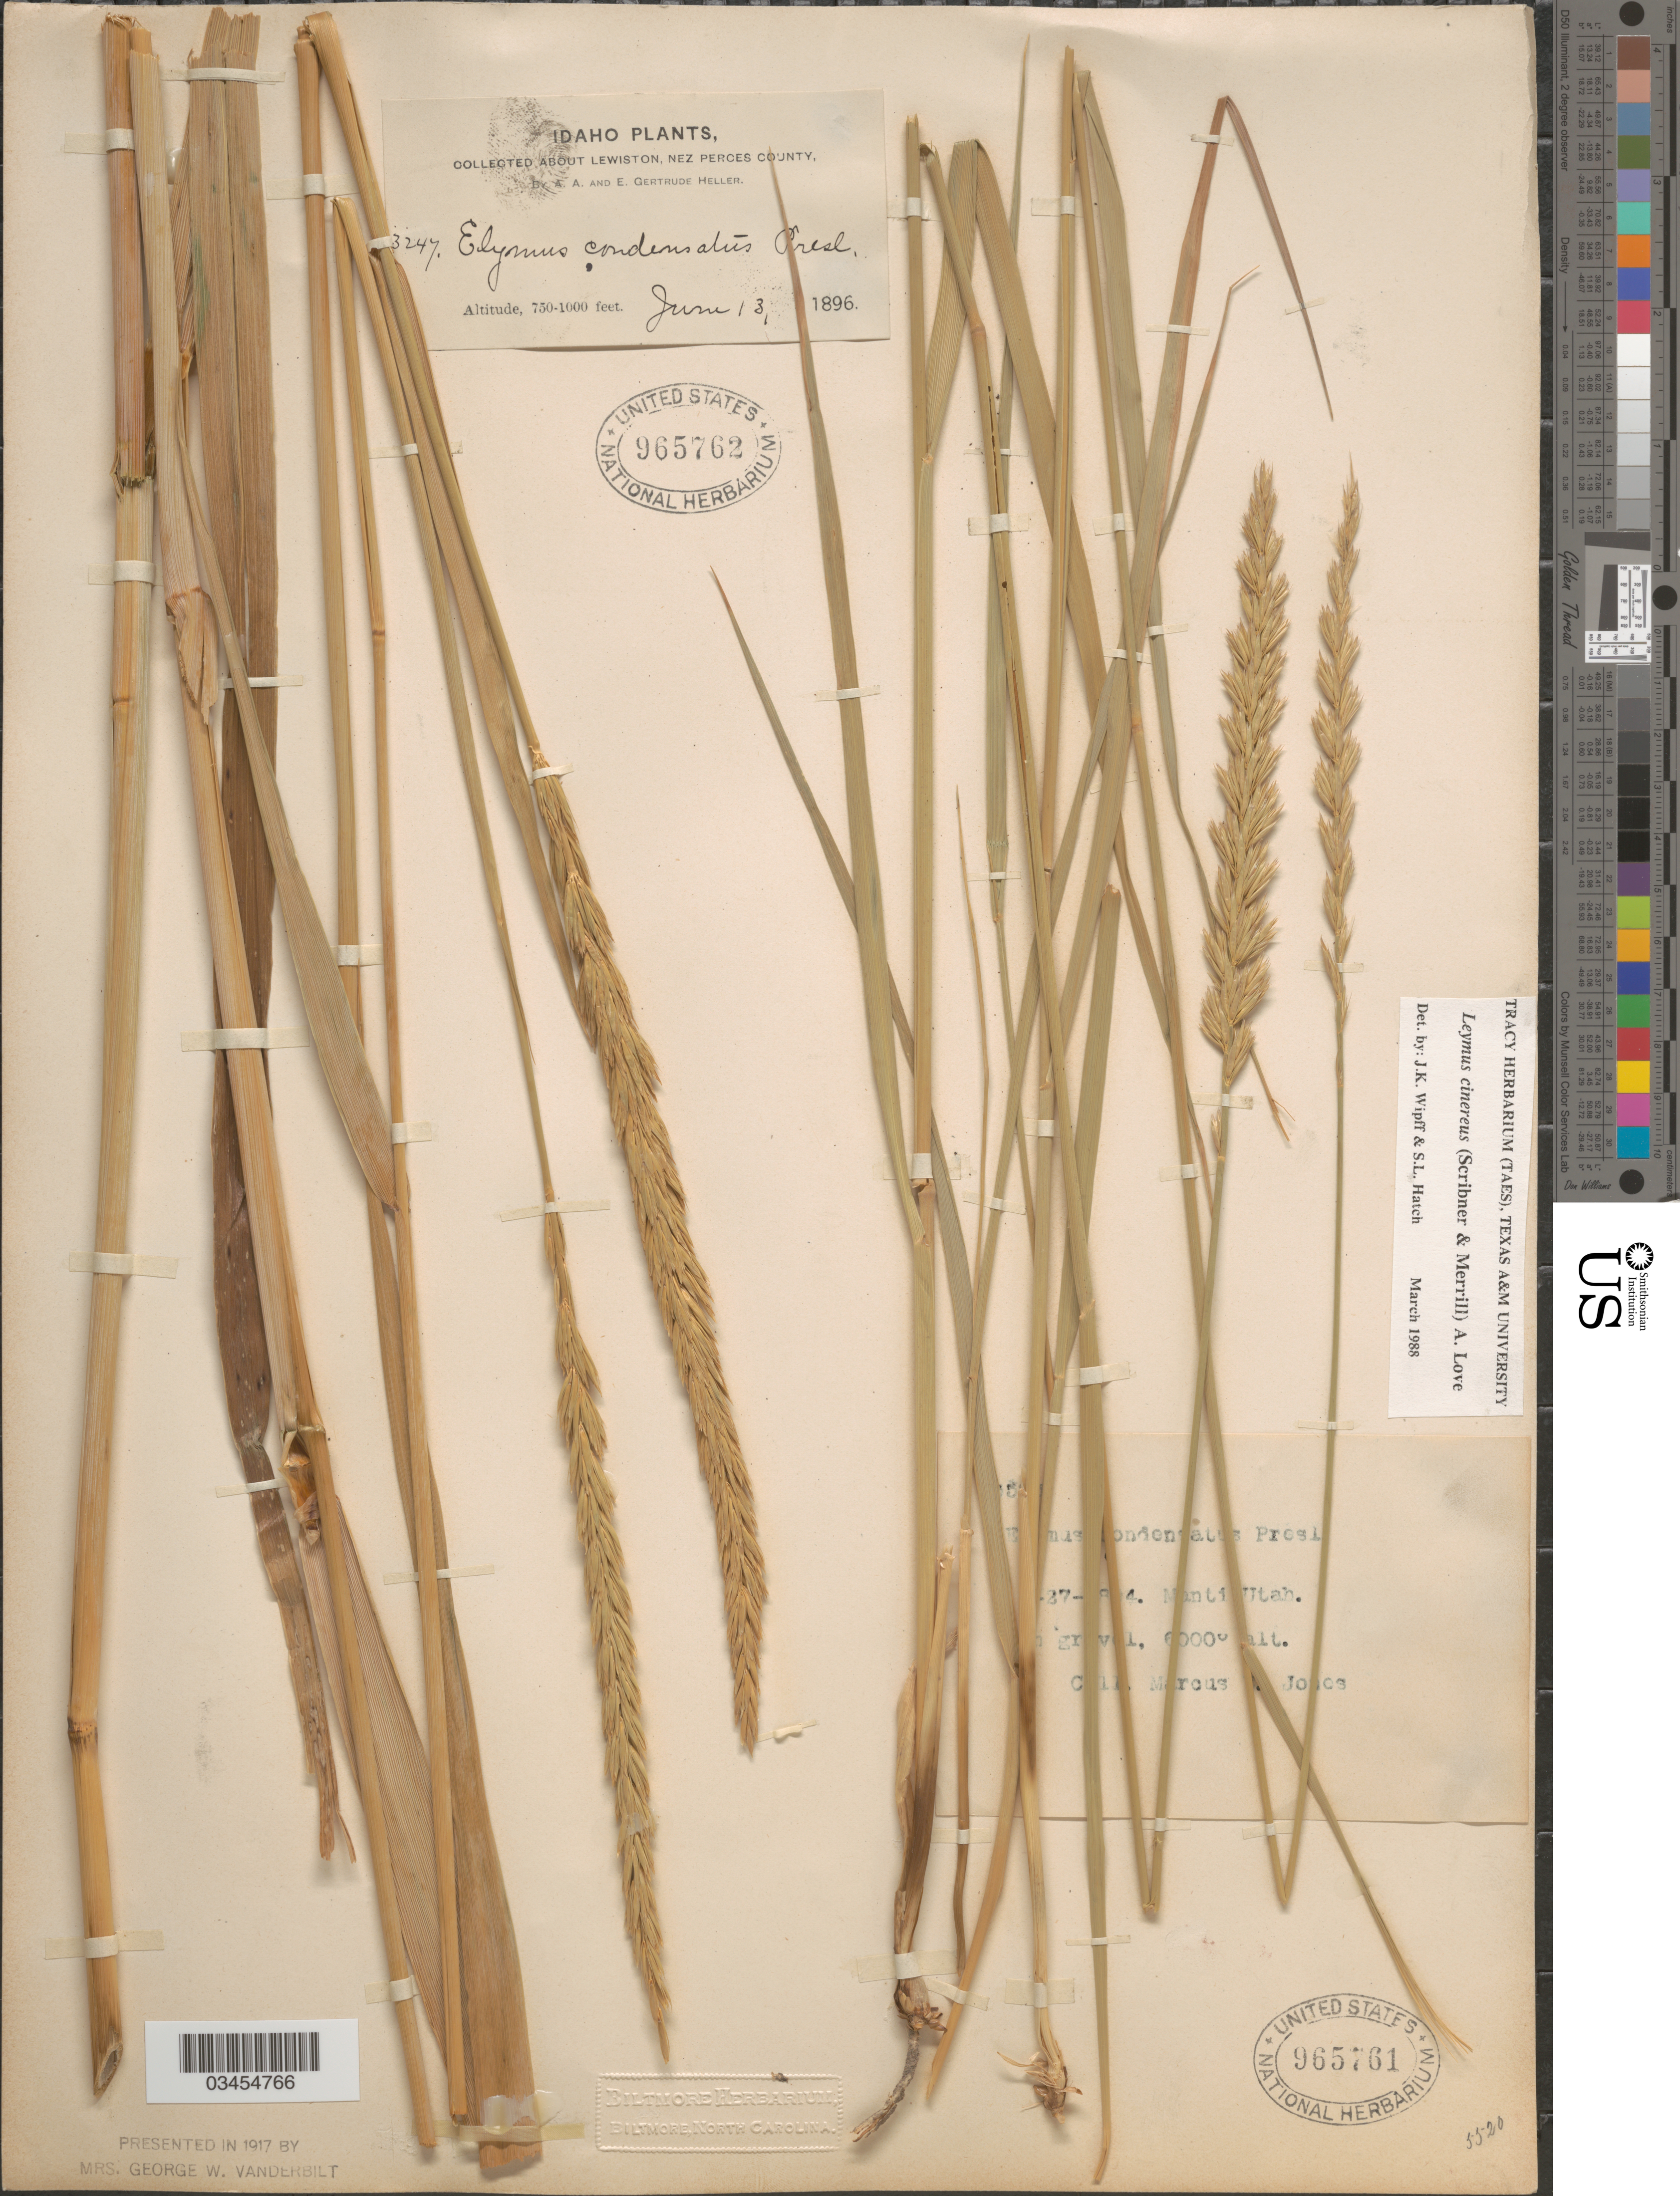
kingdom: Plantae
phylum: Tracheophyta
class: Liliopsida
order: Poales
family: Poaceae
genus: Leymus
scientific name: Leymus cinereus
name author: (Scribn. & Merr.) Á. Löve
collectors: A. A. Heller & E. G. Heller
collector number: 3247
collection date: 1896-06-13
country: United States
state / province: Idaho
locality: About Lewiston, Nez Perces County.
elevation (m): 229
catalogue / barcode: US 965762-2